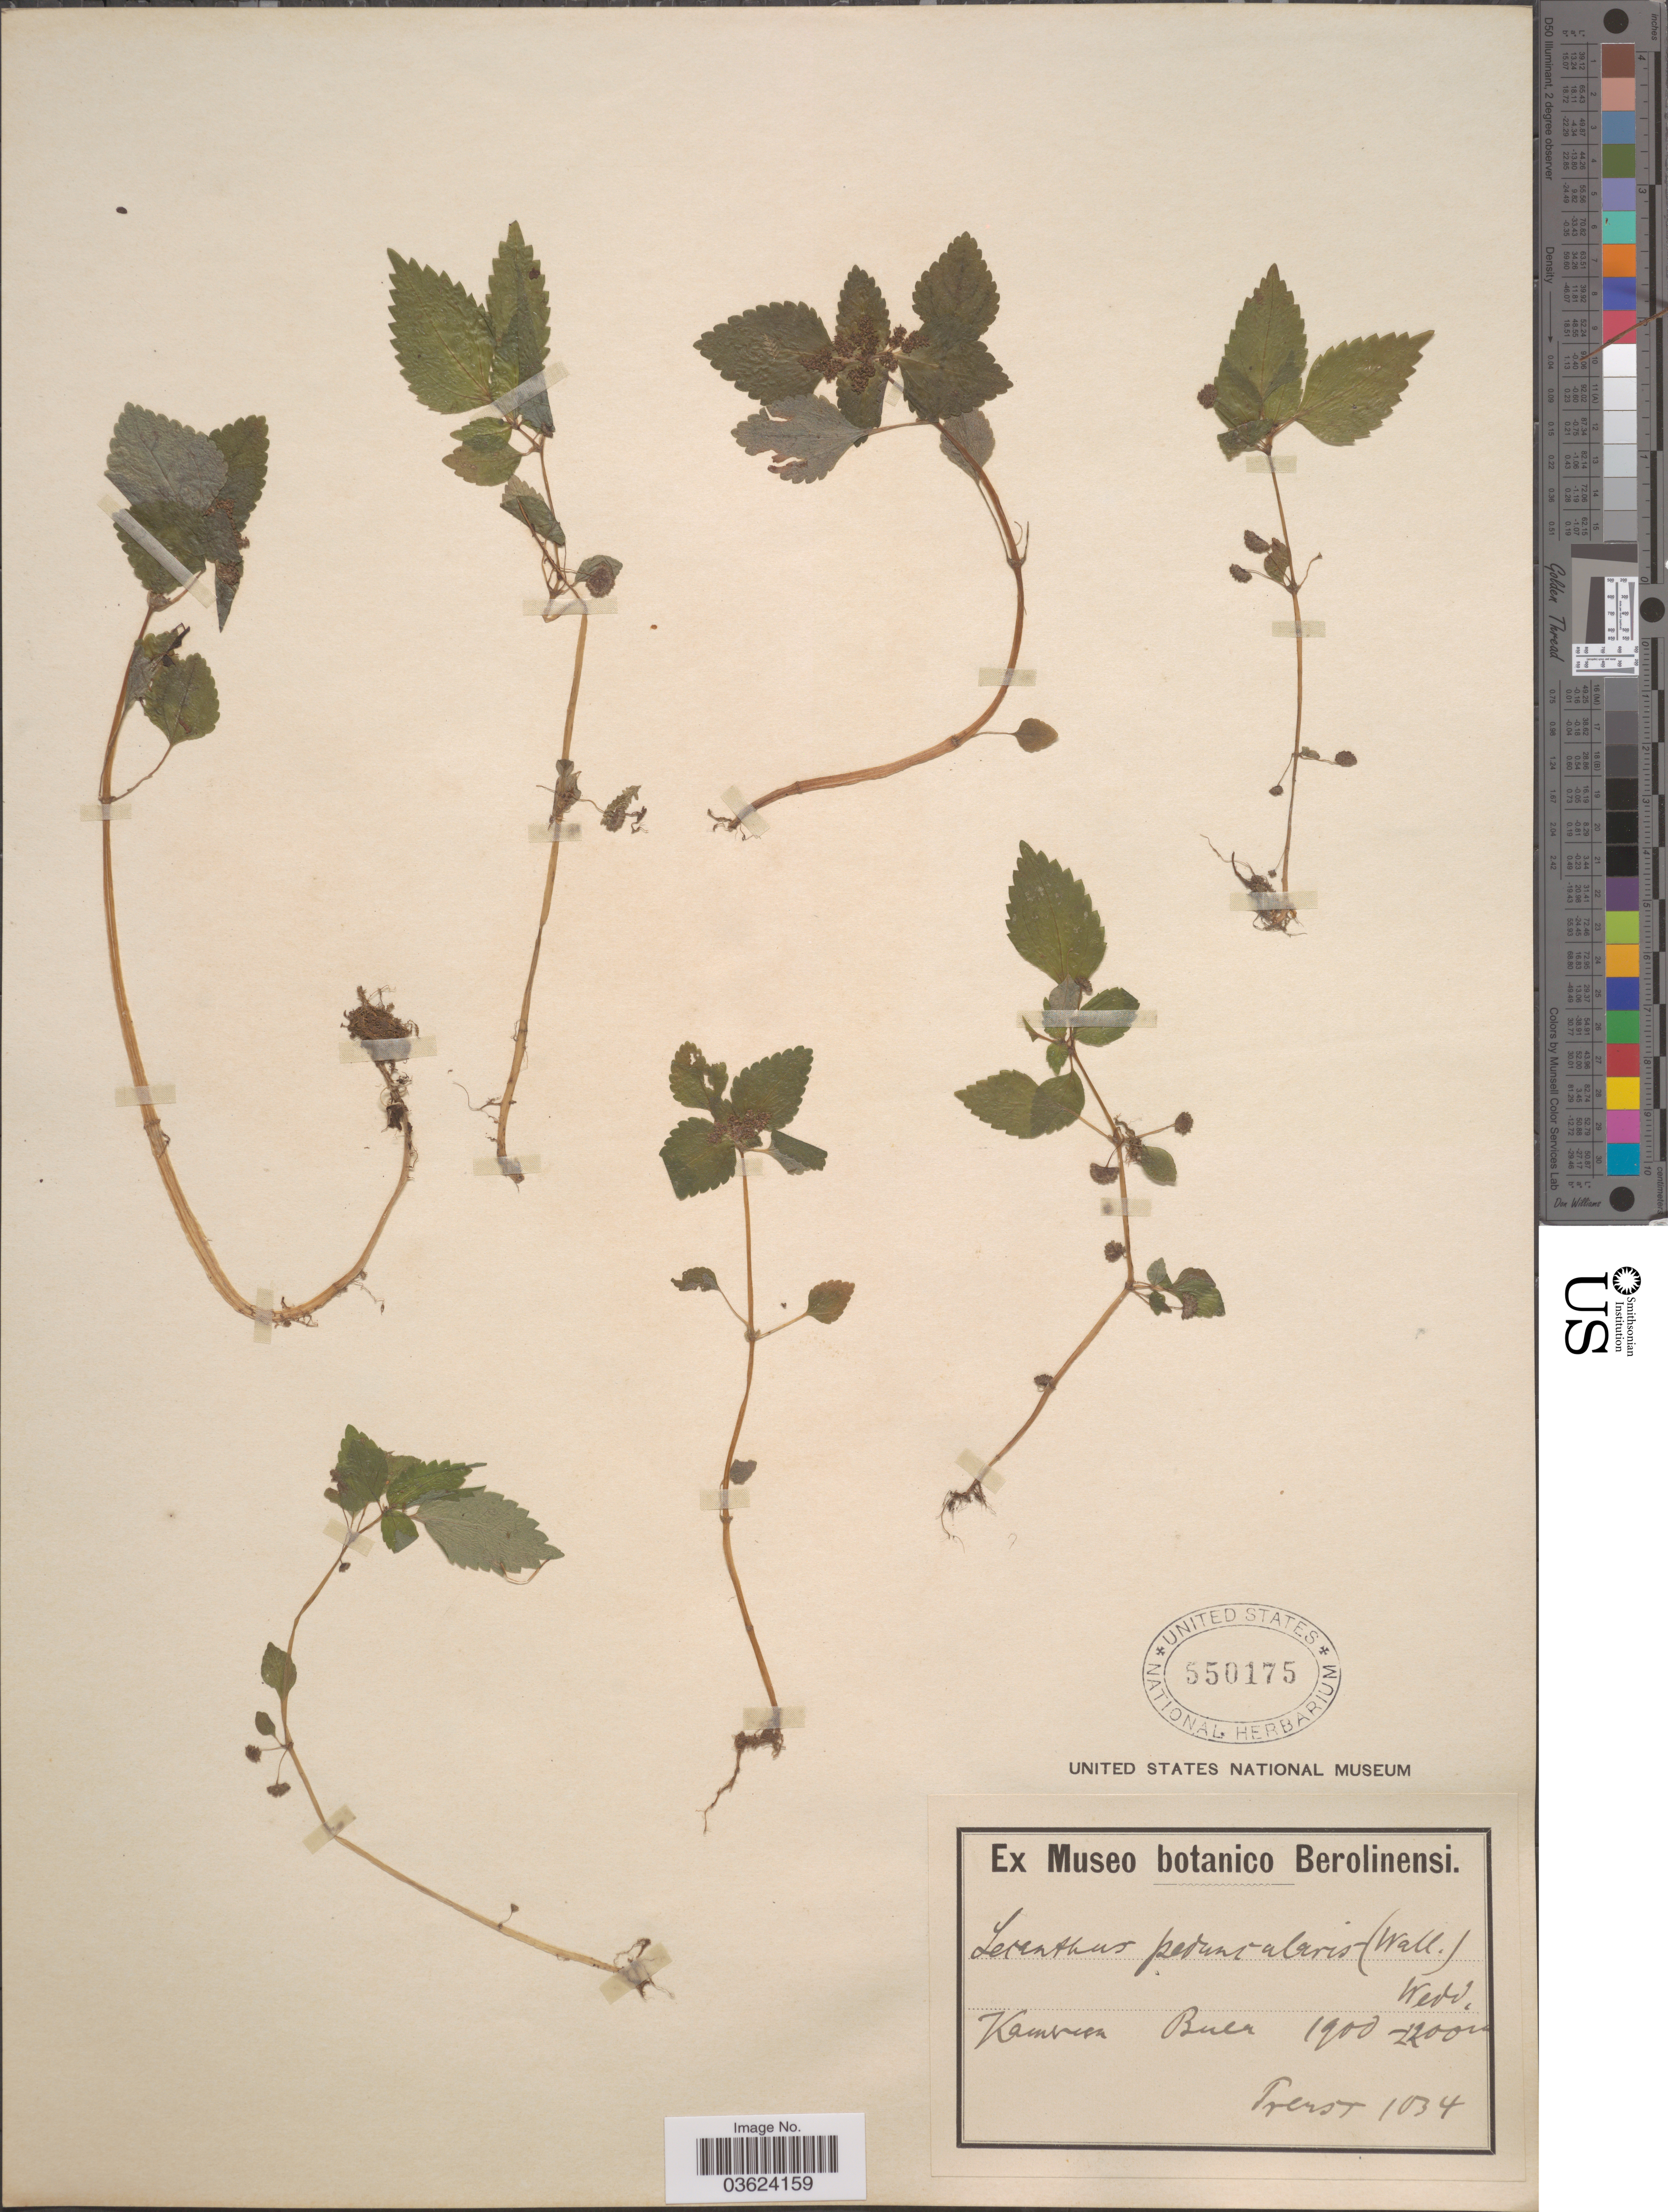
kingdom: Plantae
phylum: Tracheophyta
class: Magnoliopsida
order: Rosales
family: Urticaceae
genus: Lecanthus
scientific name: Lecanthus peduncularis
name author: (Wall. ex Royle) Wedd.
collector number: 1034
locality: Kamnesa Buen. [interpreted]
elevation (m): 1200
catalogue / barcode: US 550175